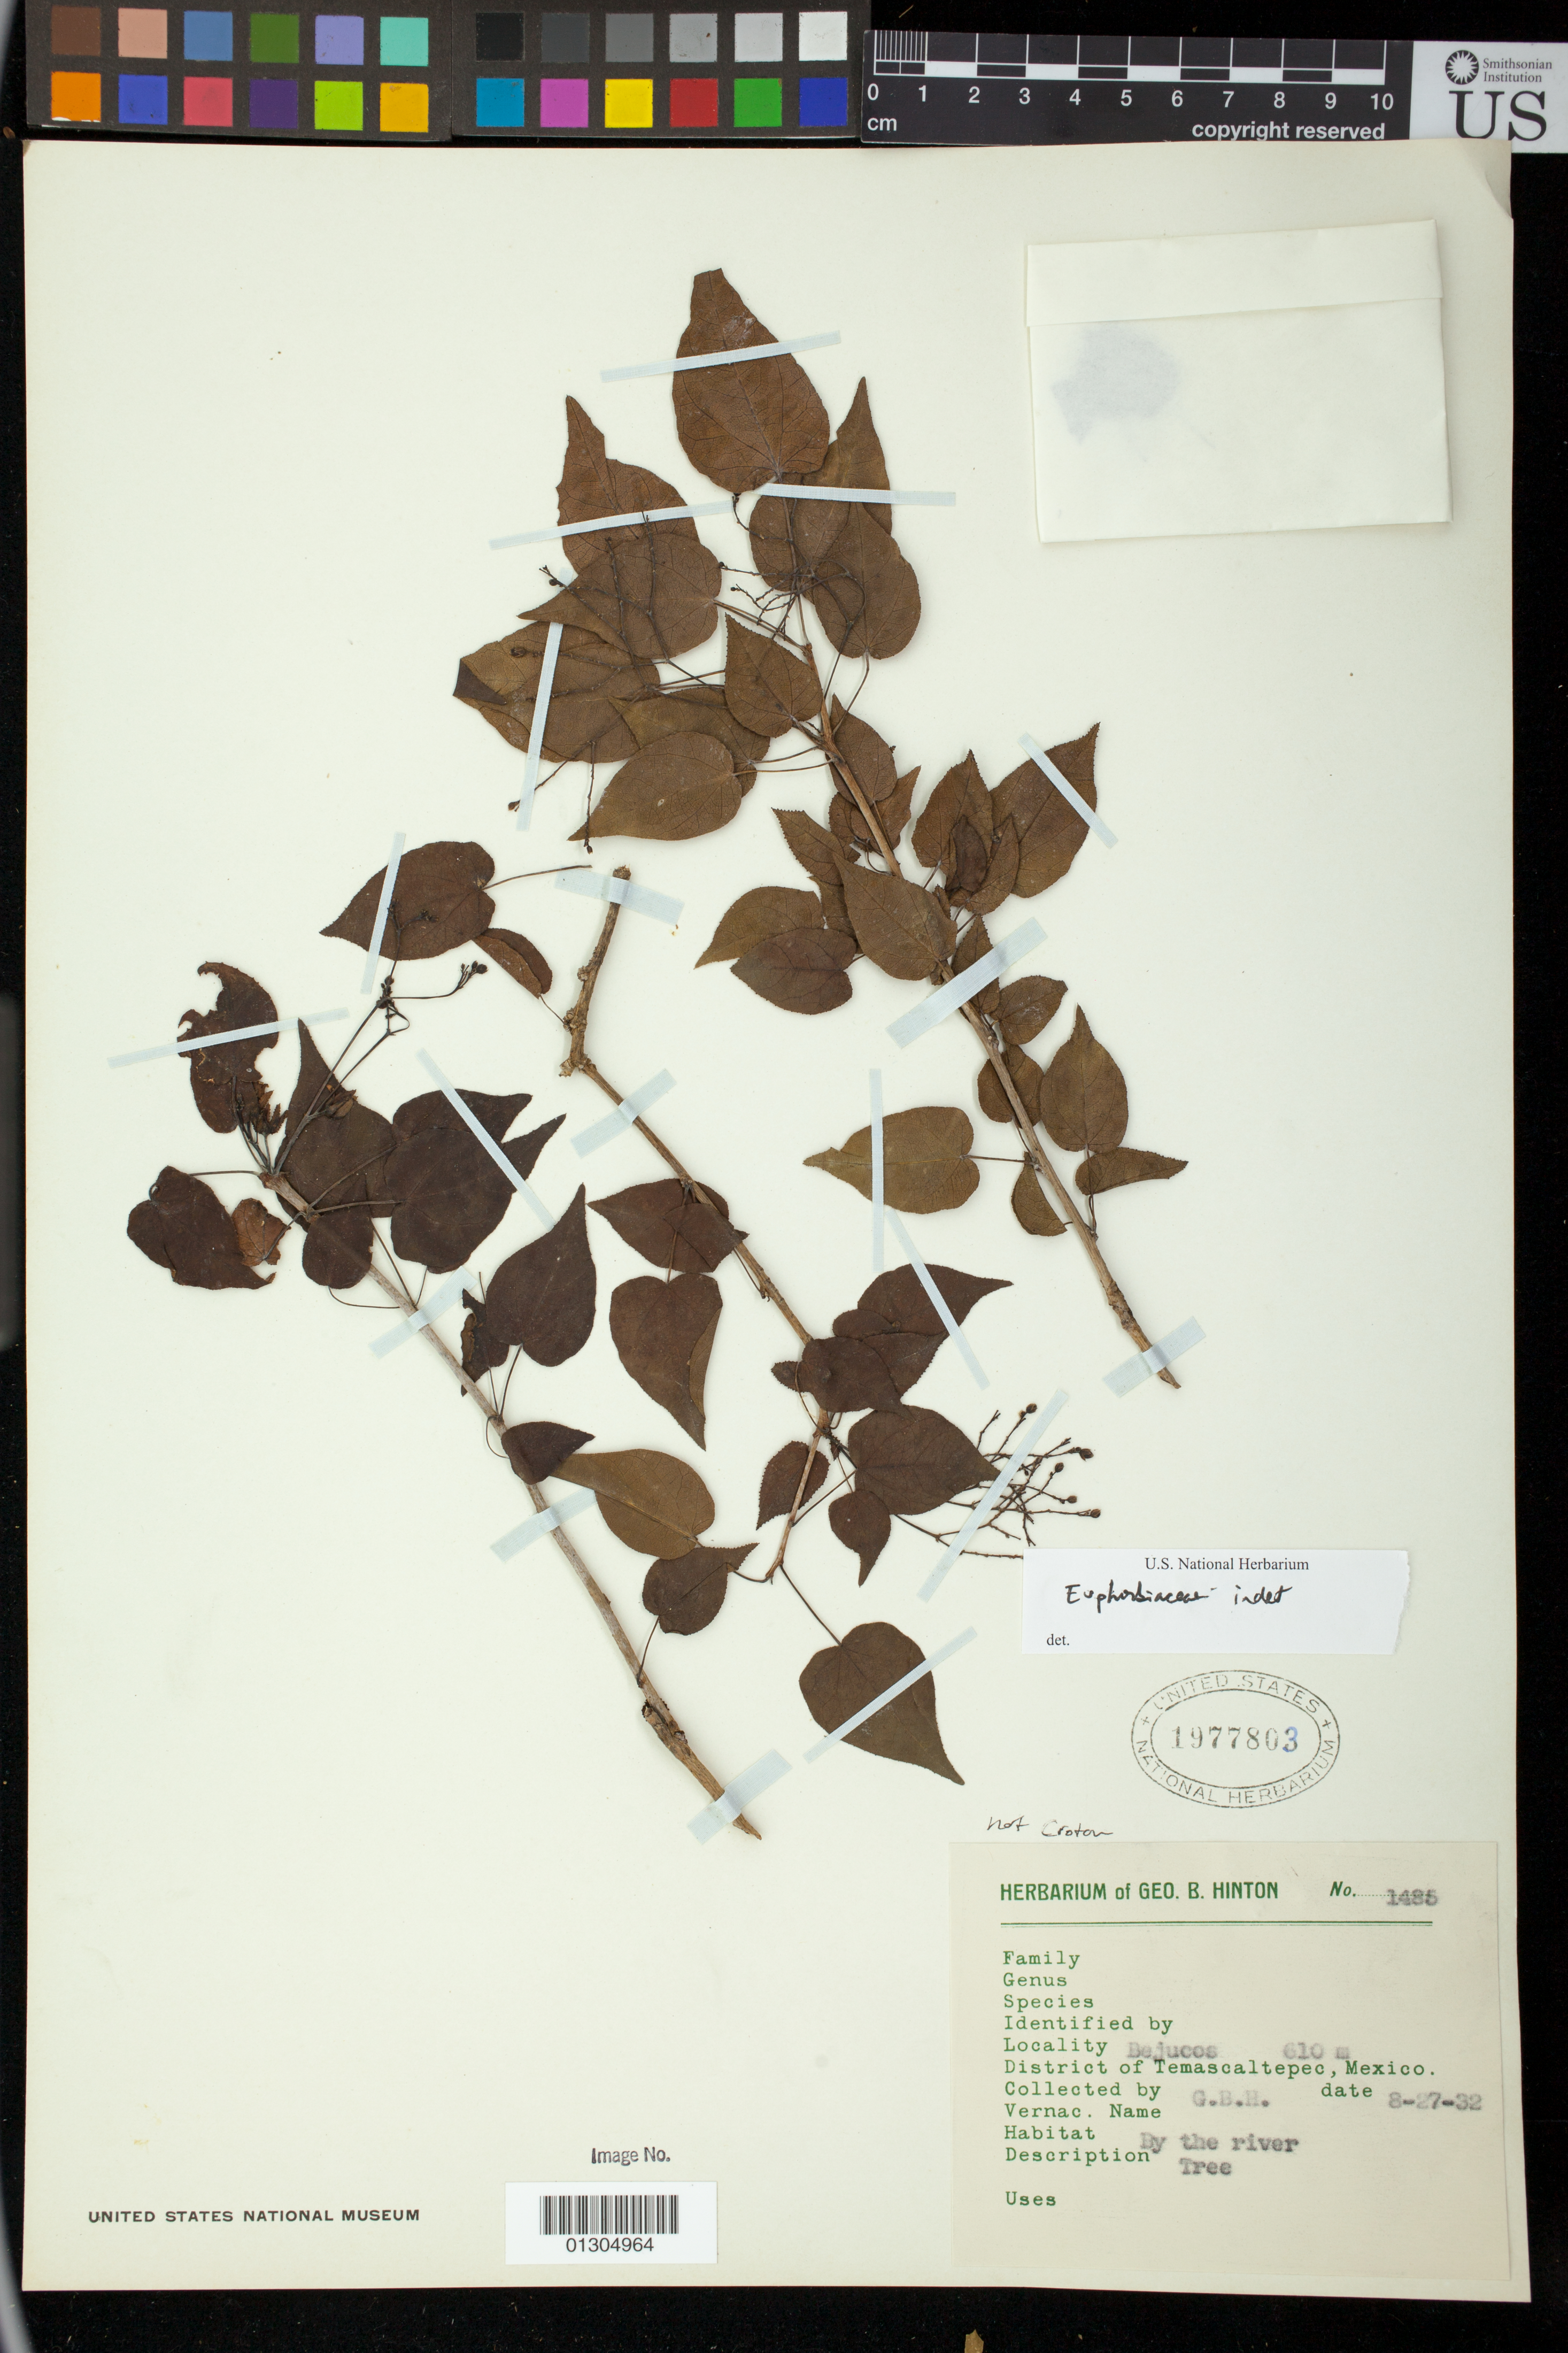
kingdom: Plantae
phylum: Tracheophyta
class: Magnoliopsida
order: Malpighiales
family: Euphorbiaceae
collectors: G. B. Hinton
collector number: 1485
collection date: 1932-08-27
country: Mexico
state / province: México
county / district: Temascaltepec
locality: Bejucos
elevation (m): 610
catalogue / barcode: US 1977803